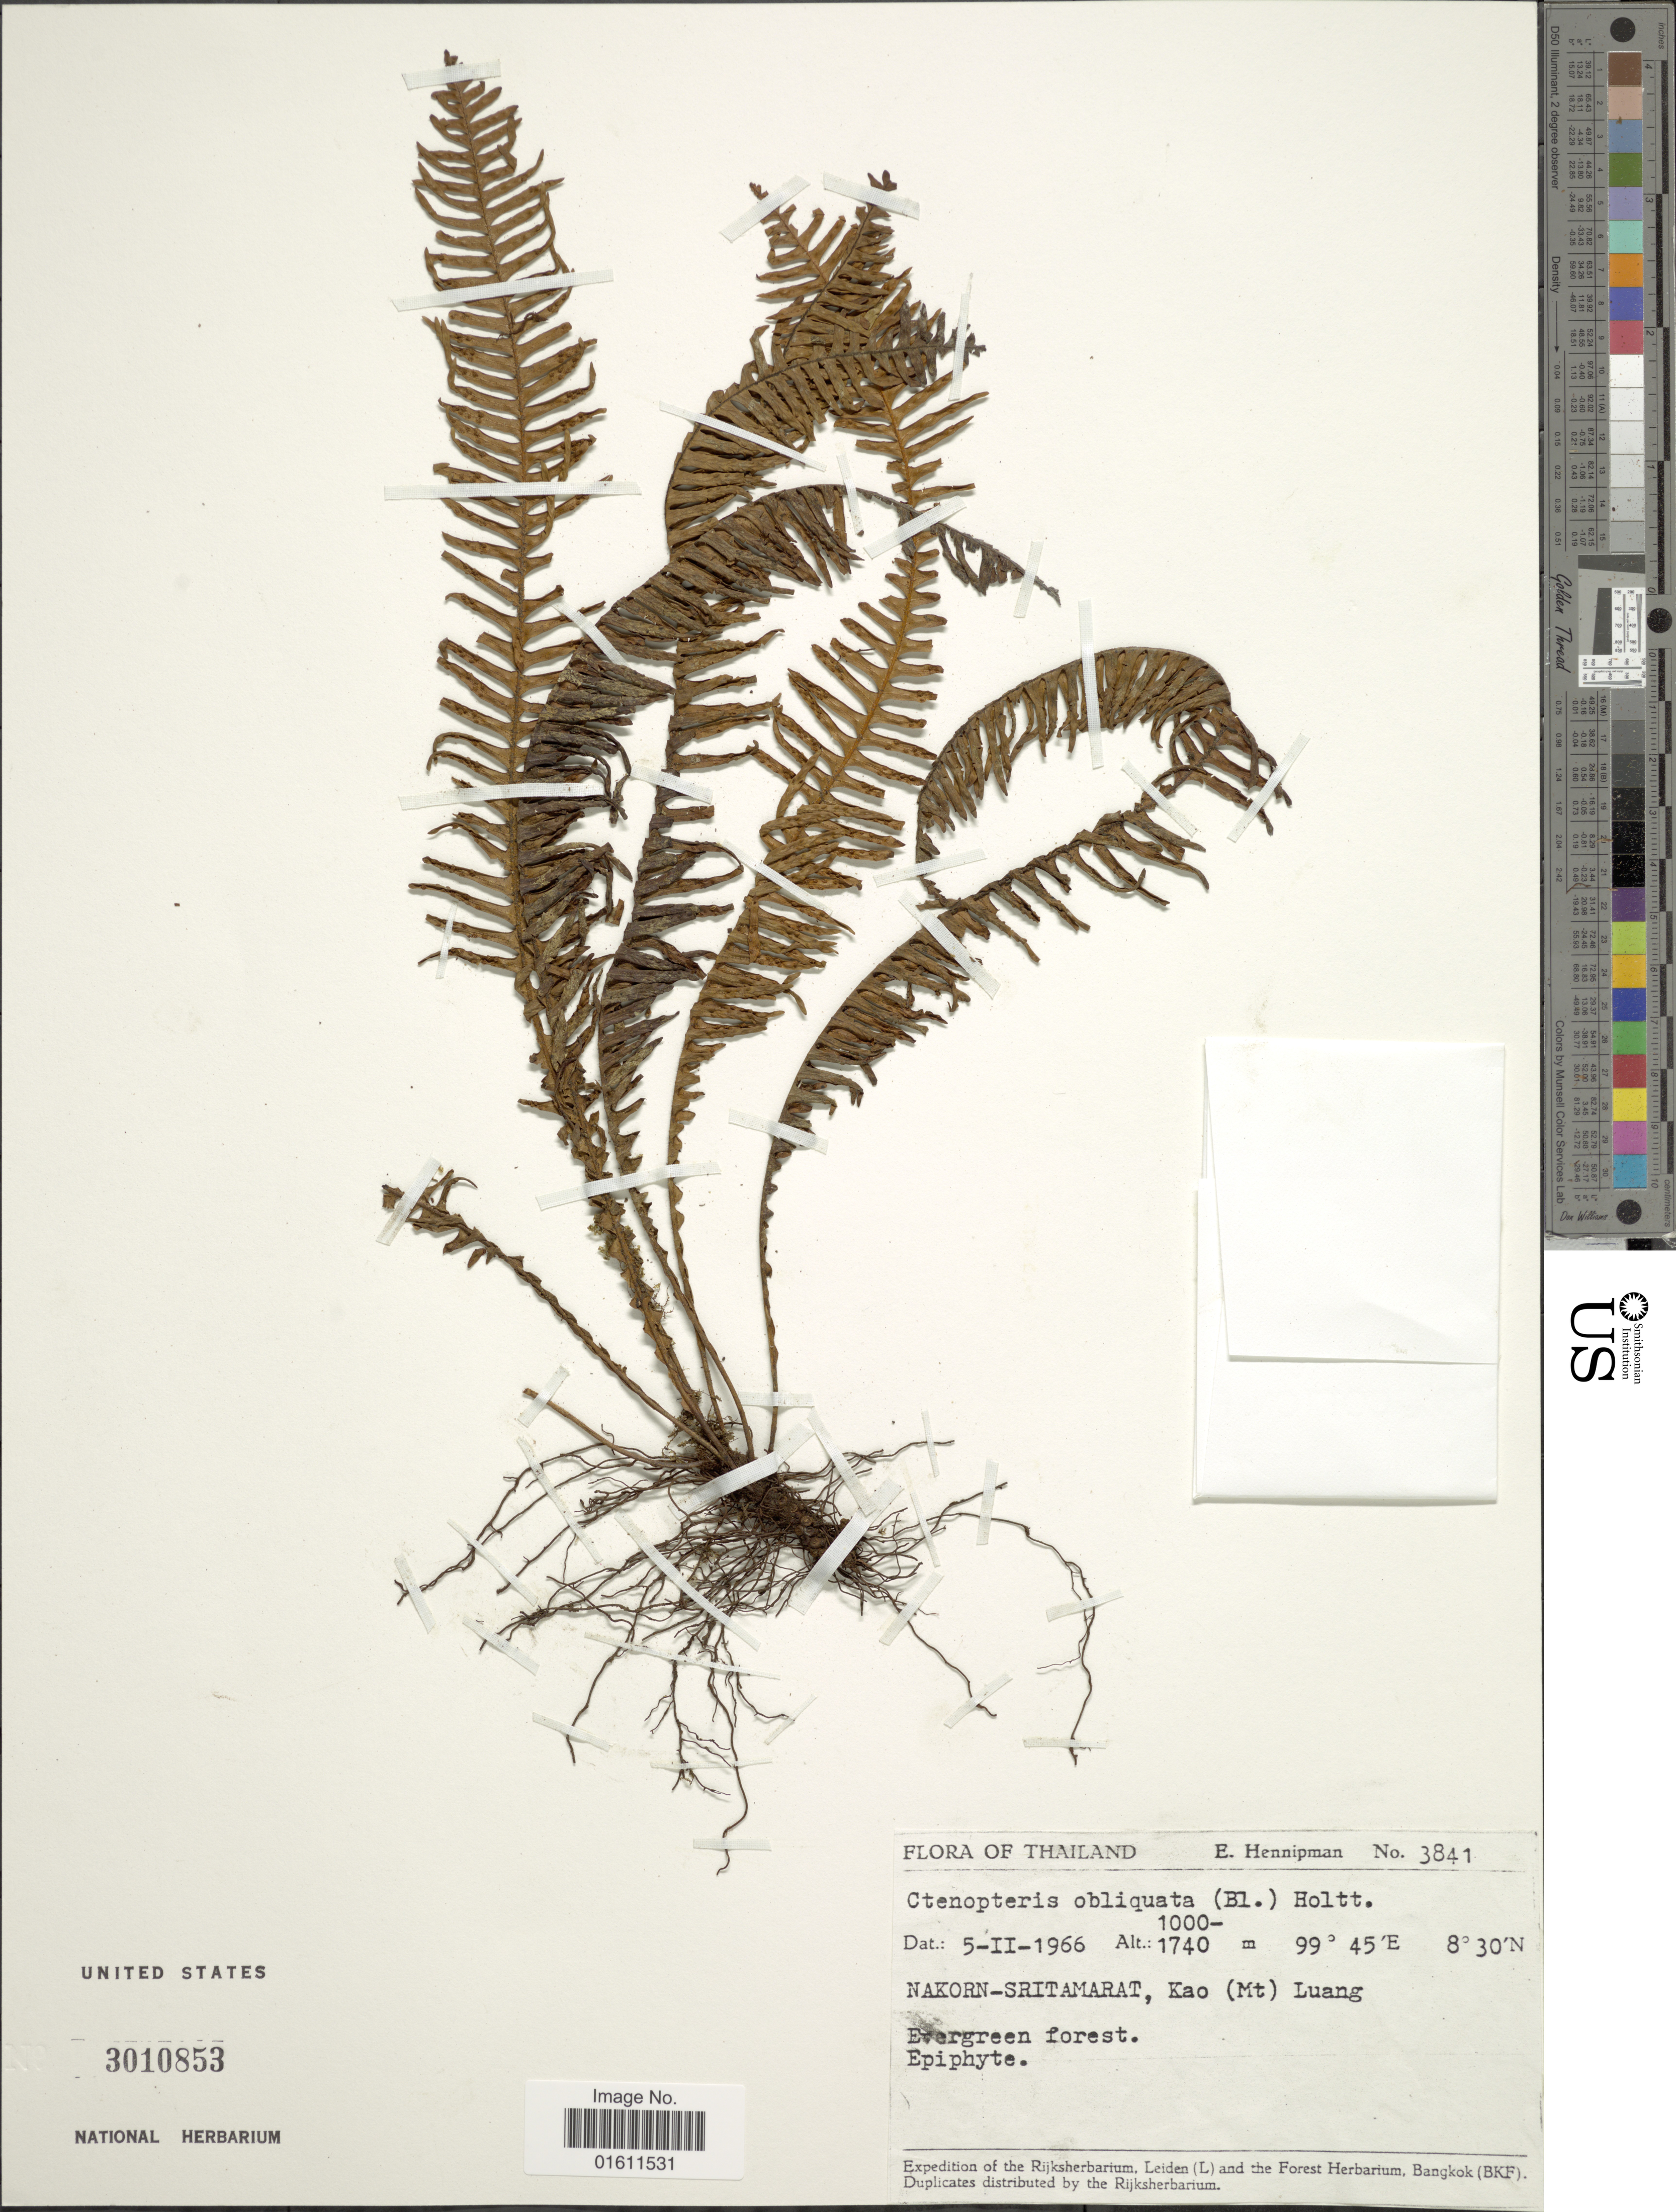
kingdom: Plantae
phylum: Tracheophyta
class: Polypodiopsida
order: Polypodiales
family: Polypodiaceae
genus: Prosaptia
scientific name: Prosaptia obliquata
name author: (Blume) Mett.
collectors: E. Hennipman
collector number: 3841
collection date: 1966-02-05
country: Thailand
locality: Nakorn-Sritamarat, Kao (Mt) Luang.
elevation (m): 1740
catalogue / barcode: US 3010853